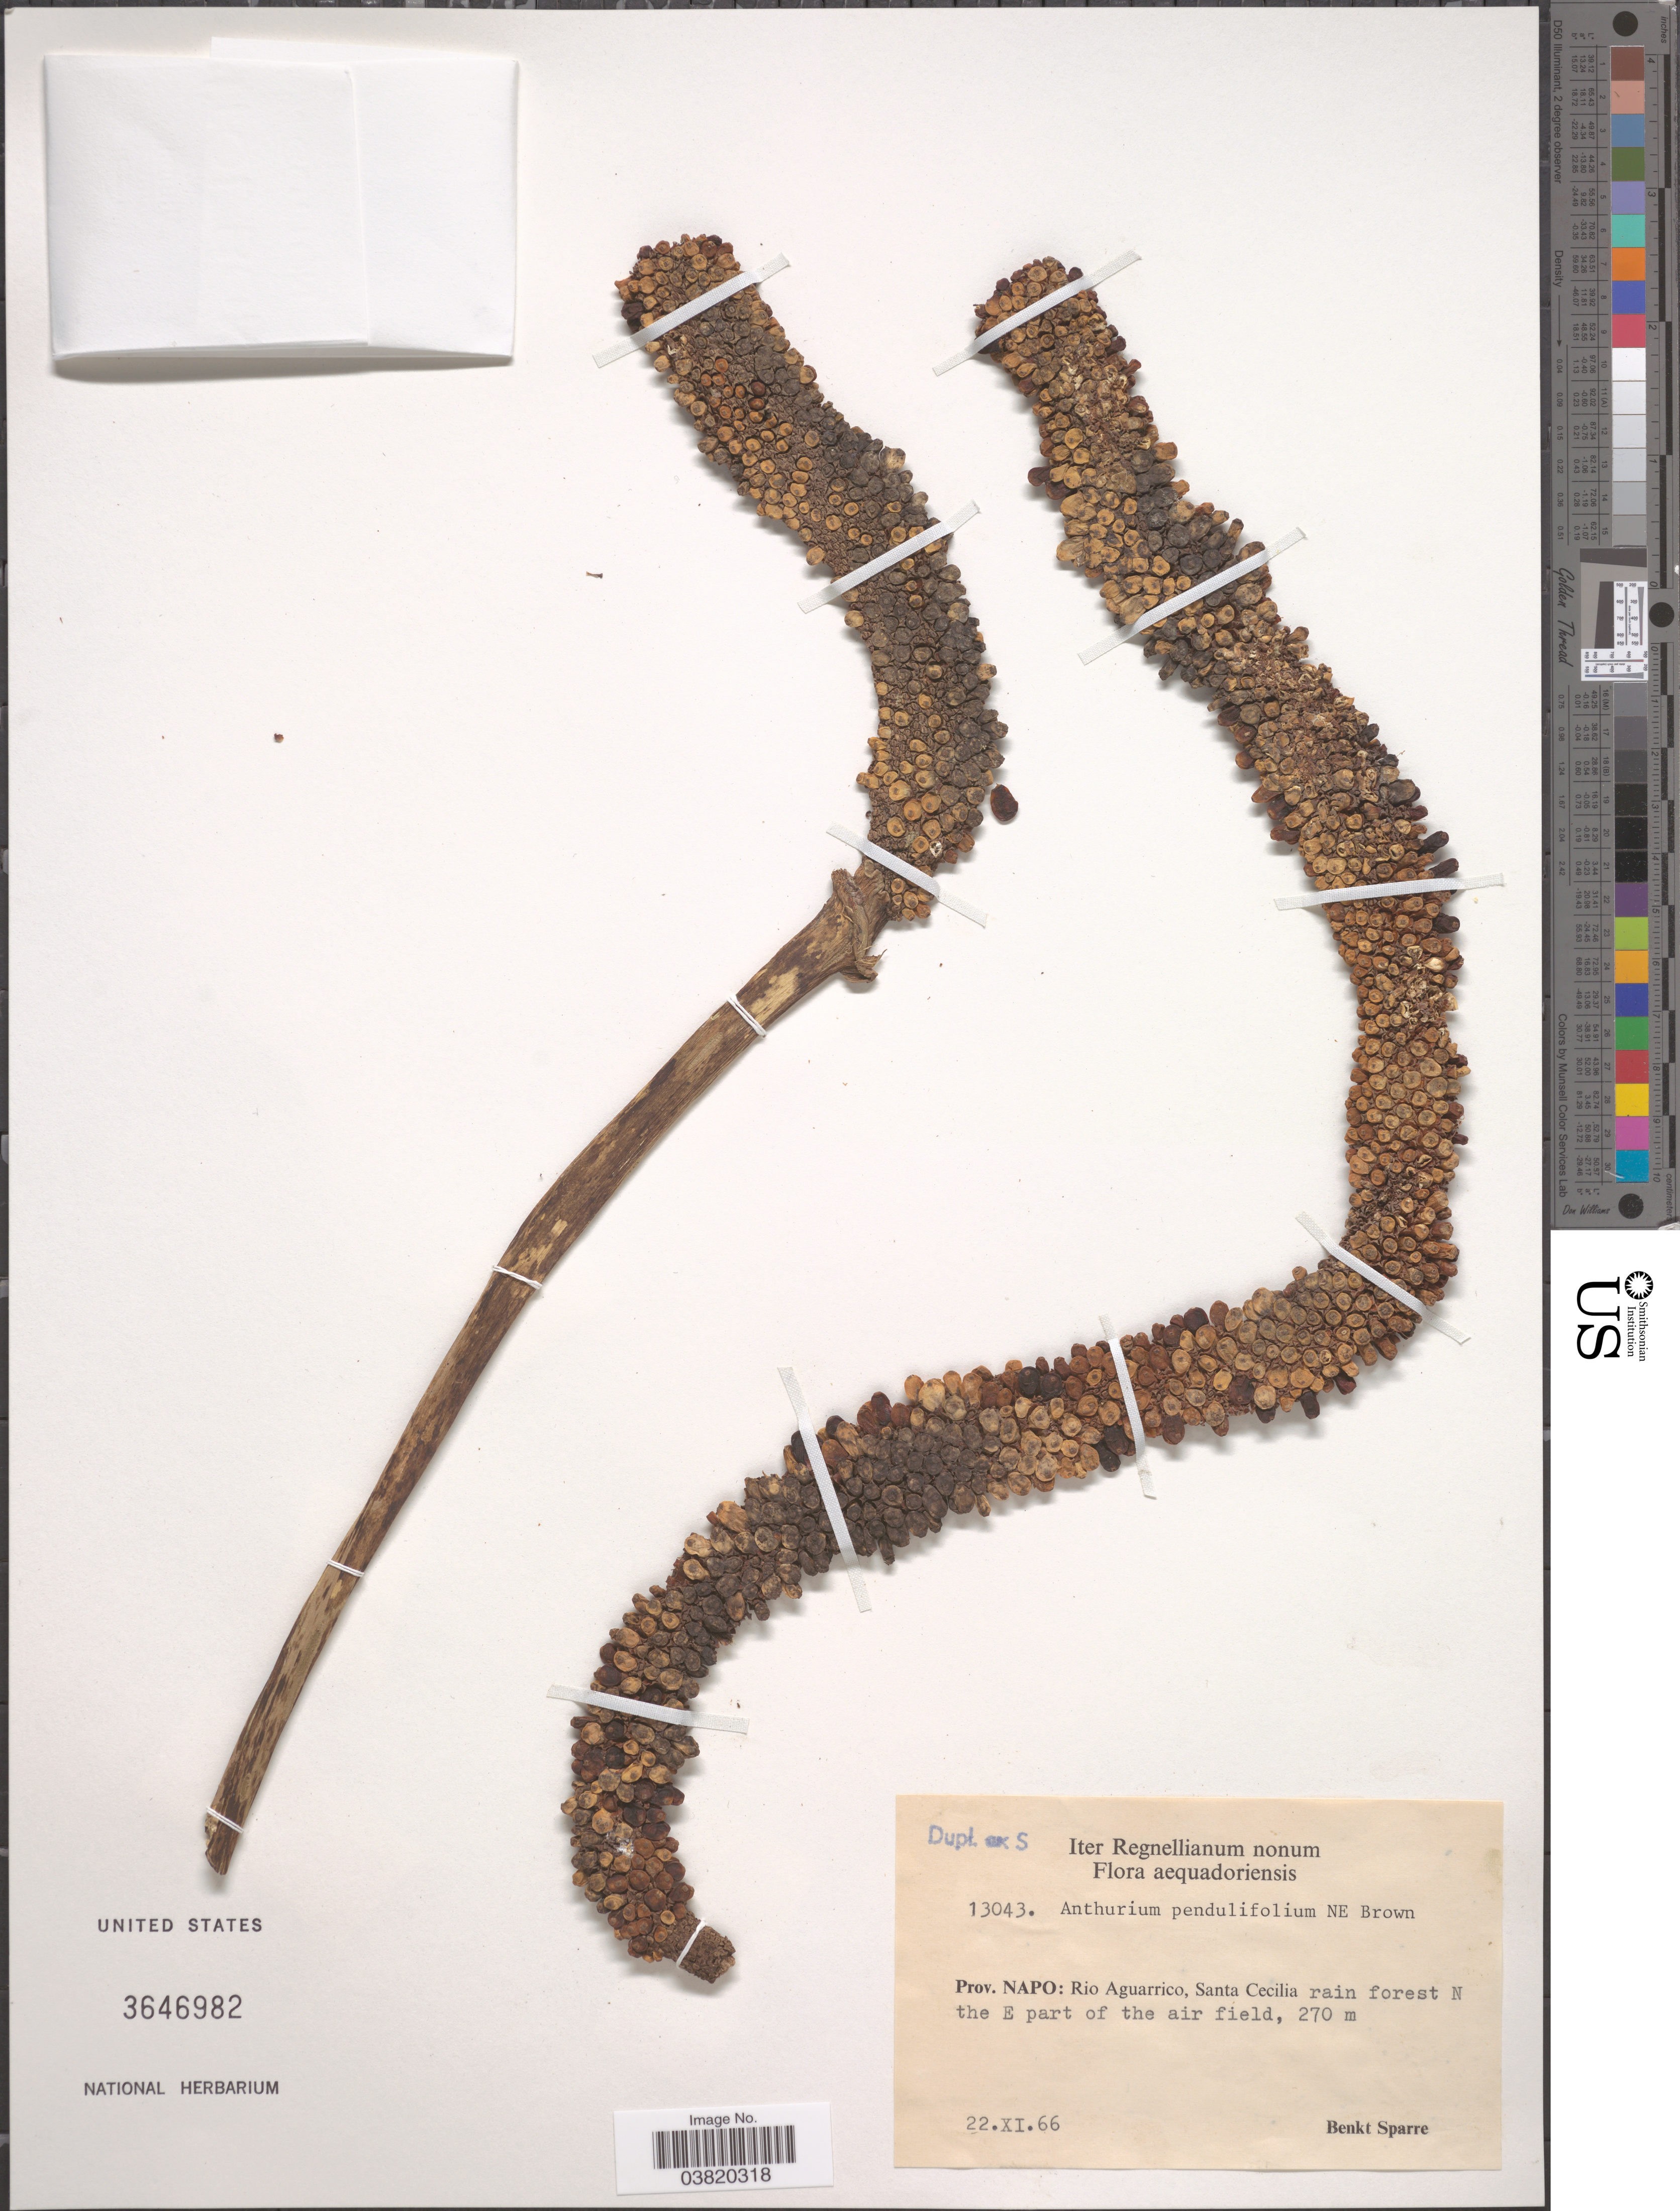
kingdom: Plantae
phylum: Tracheophyta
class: Liliopsida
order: Alismatales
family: Araceae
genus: Anthurium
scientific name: Anthurium pendulifolium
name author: N.E. Br.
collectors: B. Sparre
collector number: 13043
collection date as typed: Transcribed d/m/y: 22/11/66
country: Ecuador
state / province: Napo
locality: Aequadoriensis. Rio Aguarrico, Santa Cecilia rain forest n. the E part of the air field.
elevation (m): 270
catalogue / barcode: US 3646982